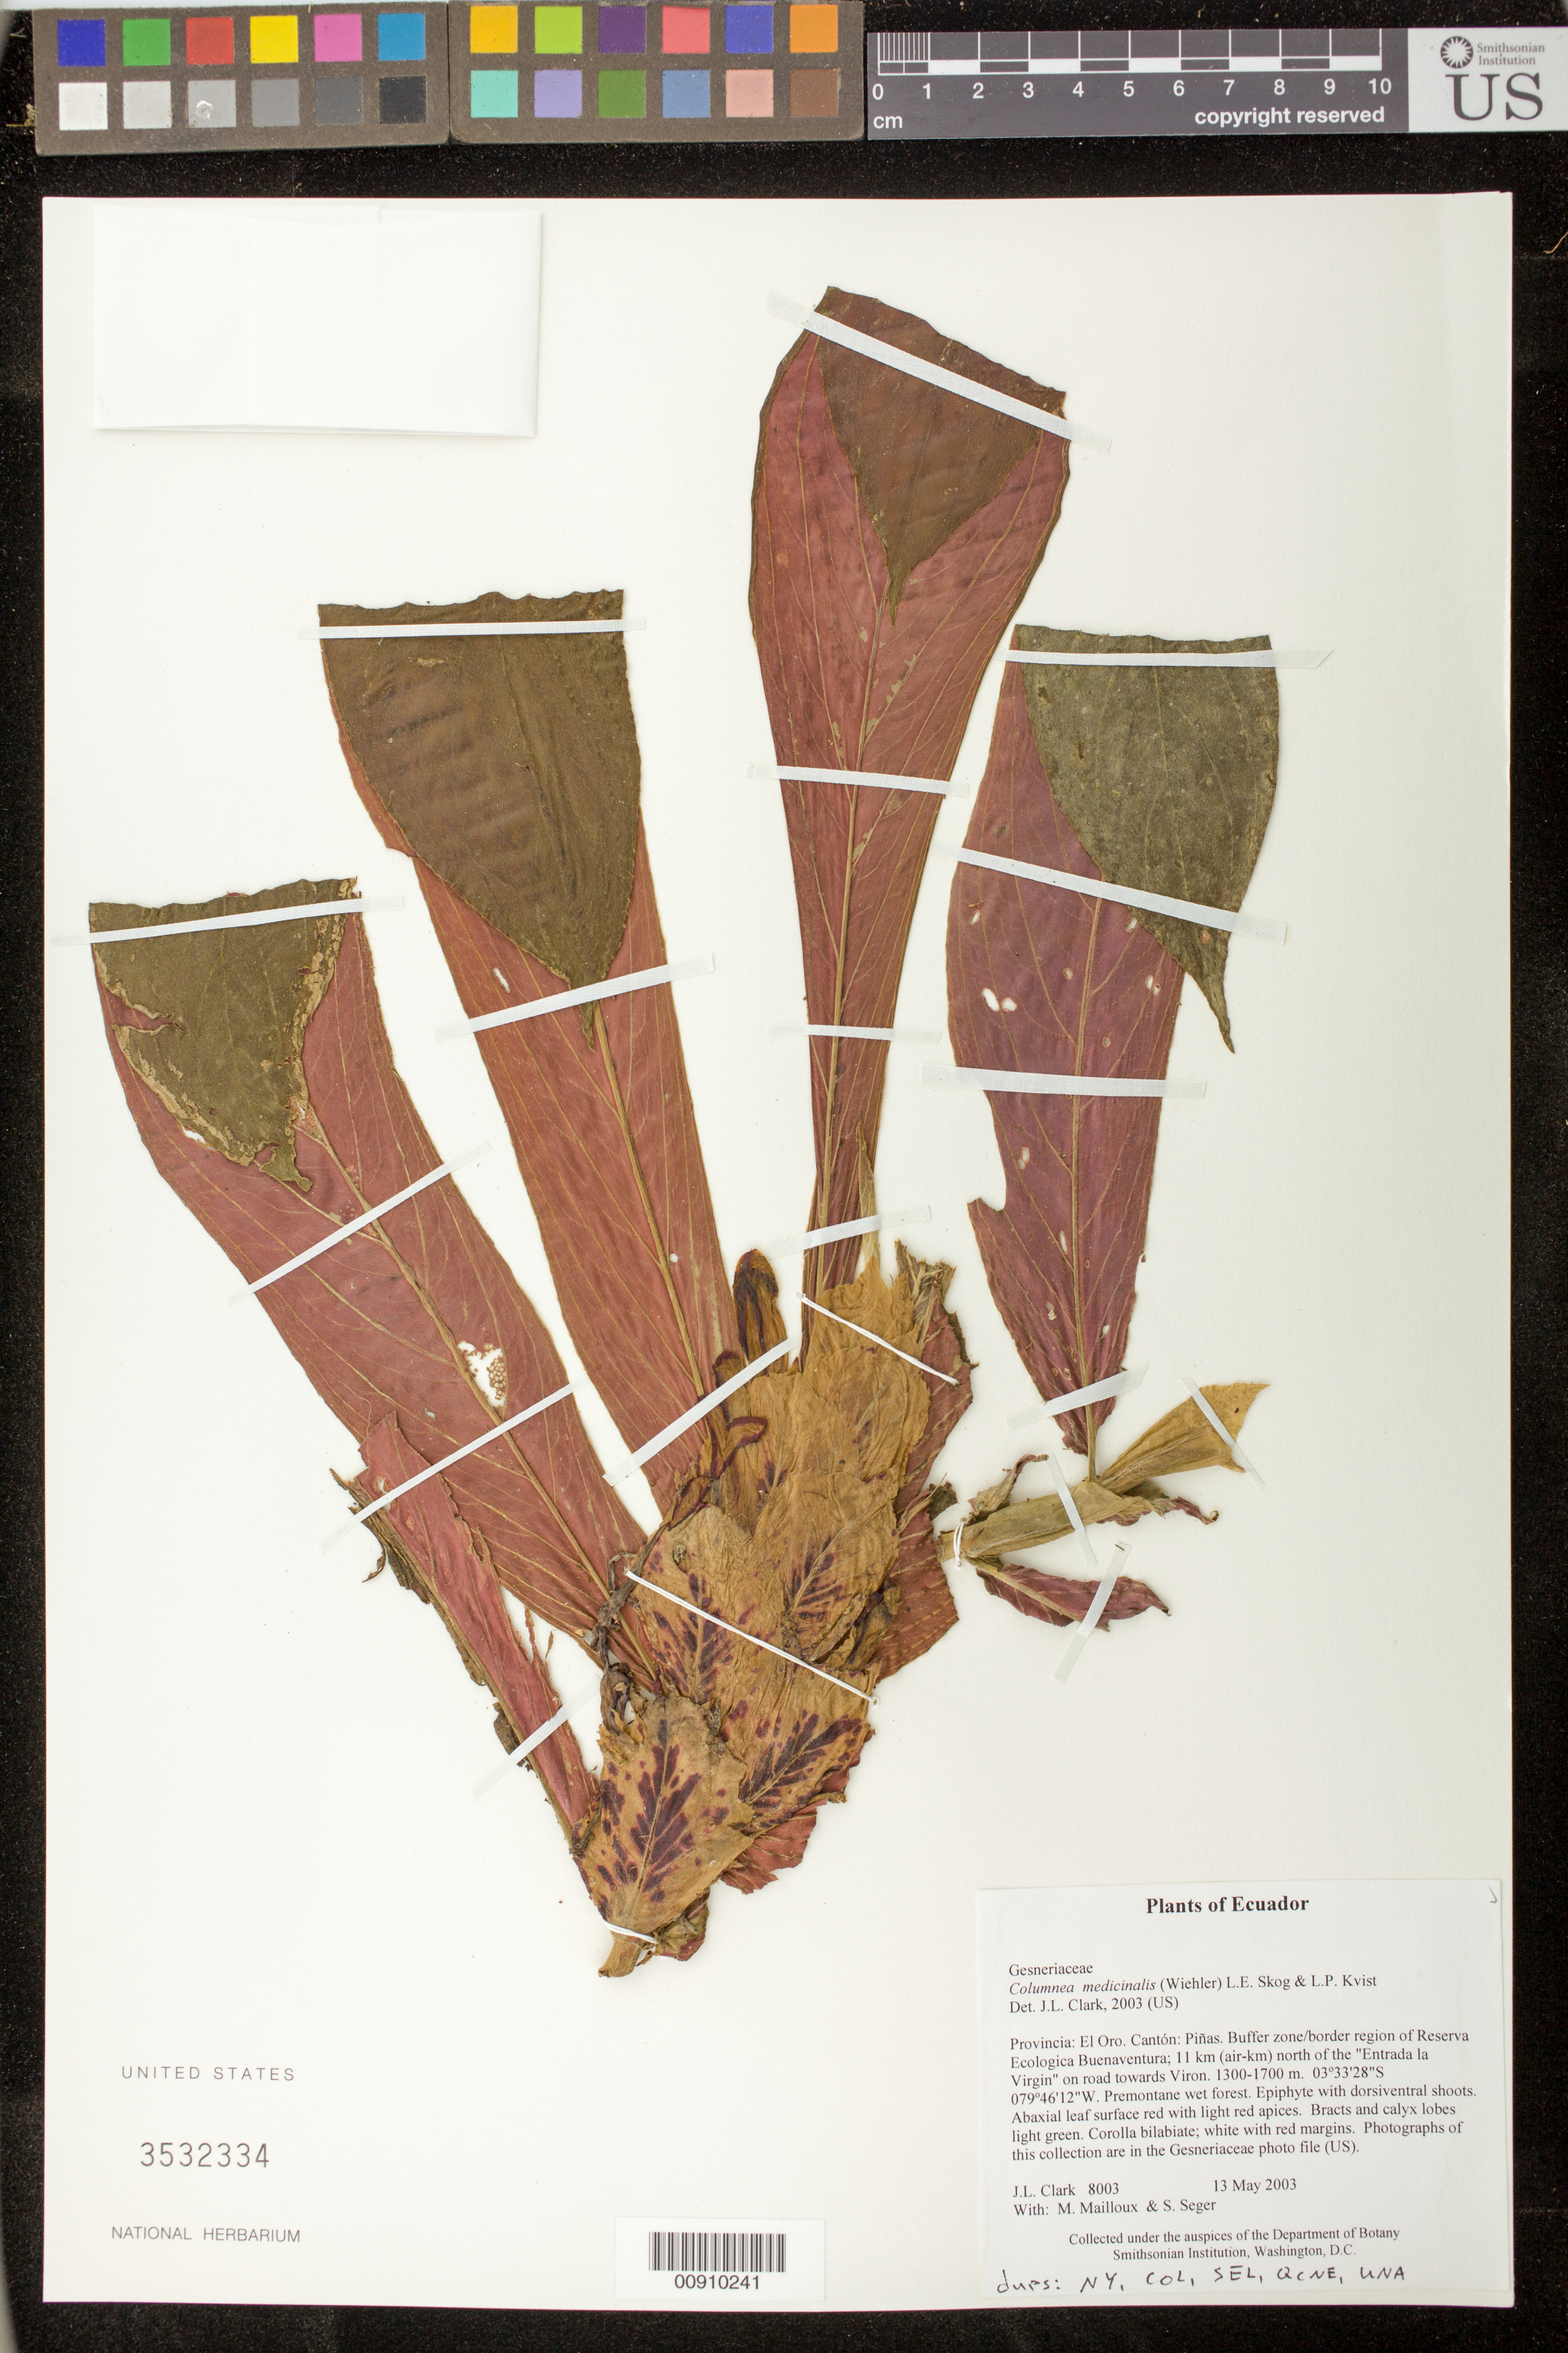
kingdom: Plantae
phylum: Tracheophyta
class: Magnoliopsida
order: Lamiales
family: Gesneriaceae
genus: Columnea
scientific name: Columnea medicinalis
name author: (Wiehler) L.E. Skog & L.P. Kvist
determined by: Clark, J. L., (SEL), The Marie Selby Botanical Garden (UNITED STATES)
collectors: J. L. Clark, M. Mailloux & S. Seger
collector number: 8003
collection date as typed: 13 May 2003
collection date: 2003-05-13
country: Ecuador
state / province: El Oro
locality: Piñas. Buffer zone/border region of Reserva Ecologica Buenaventura; 11 km (air-km) north of the "Entrada la Virgin" on road towards Viron.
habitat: Premontane wet forest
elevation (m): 1300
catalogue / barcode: US 3532334